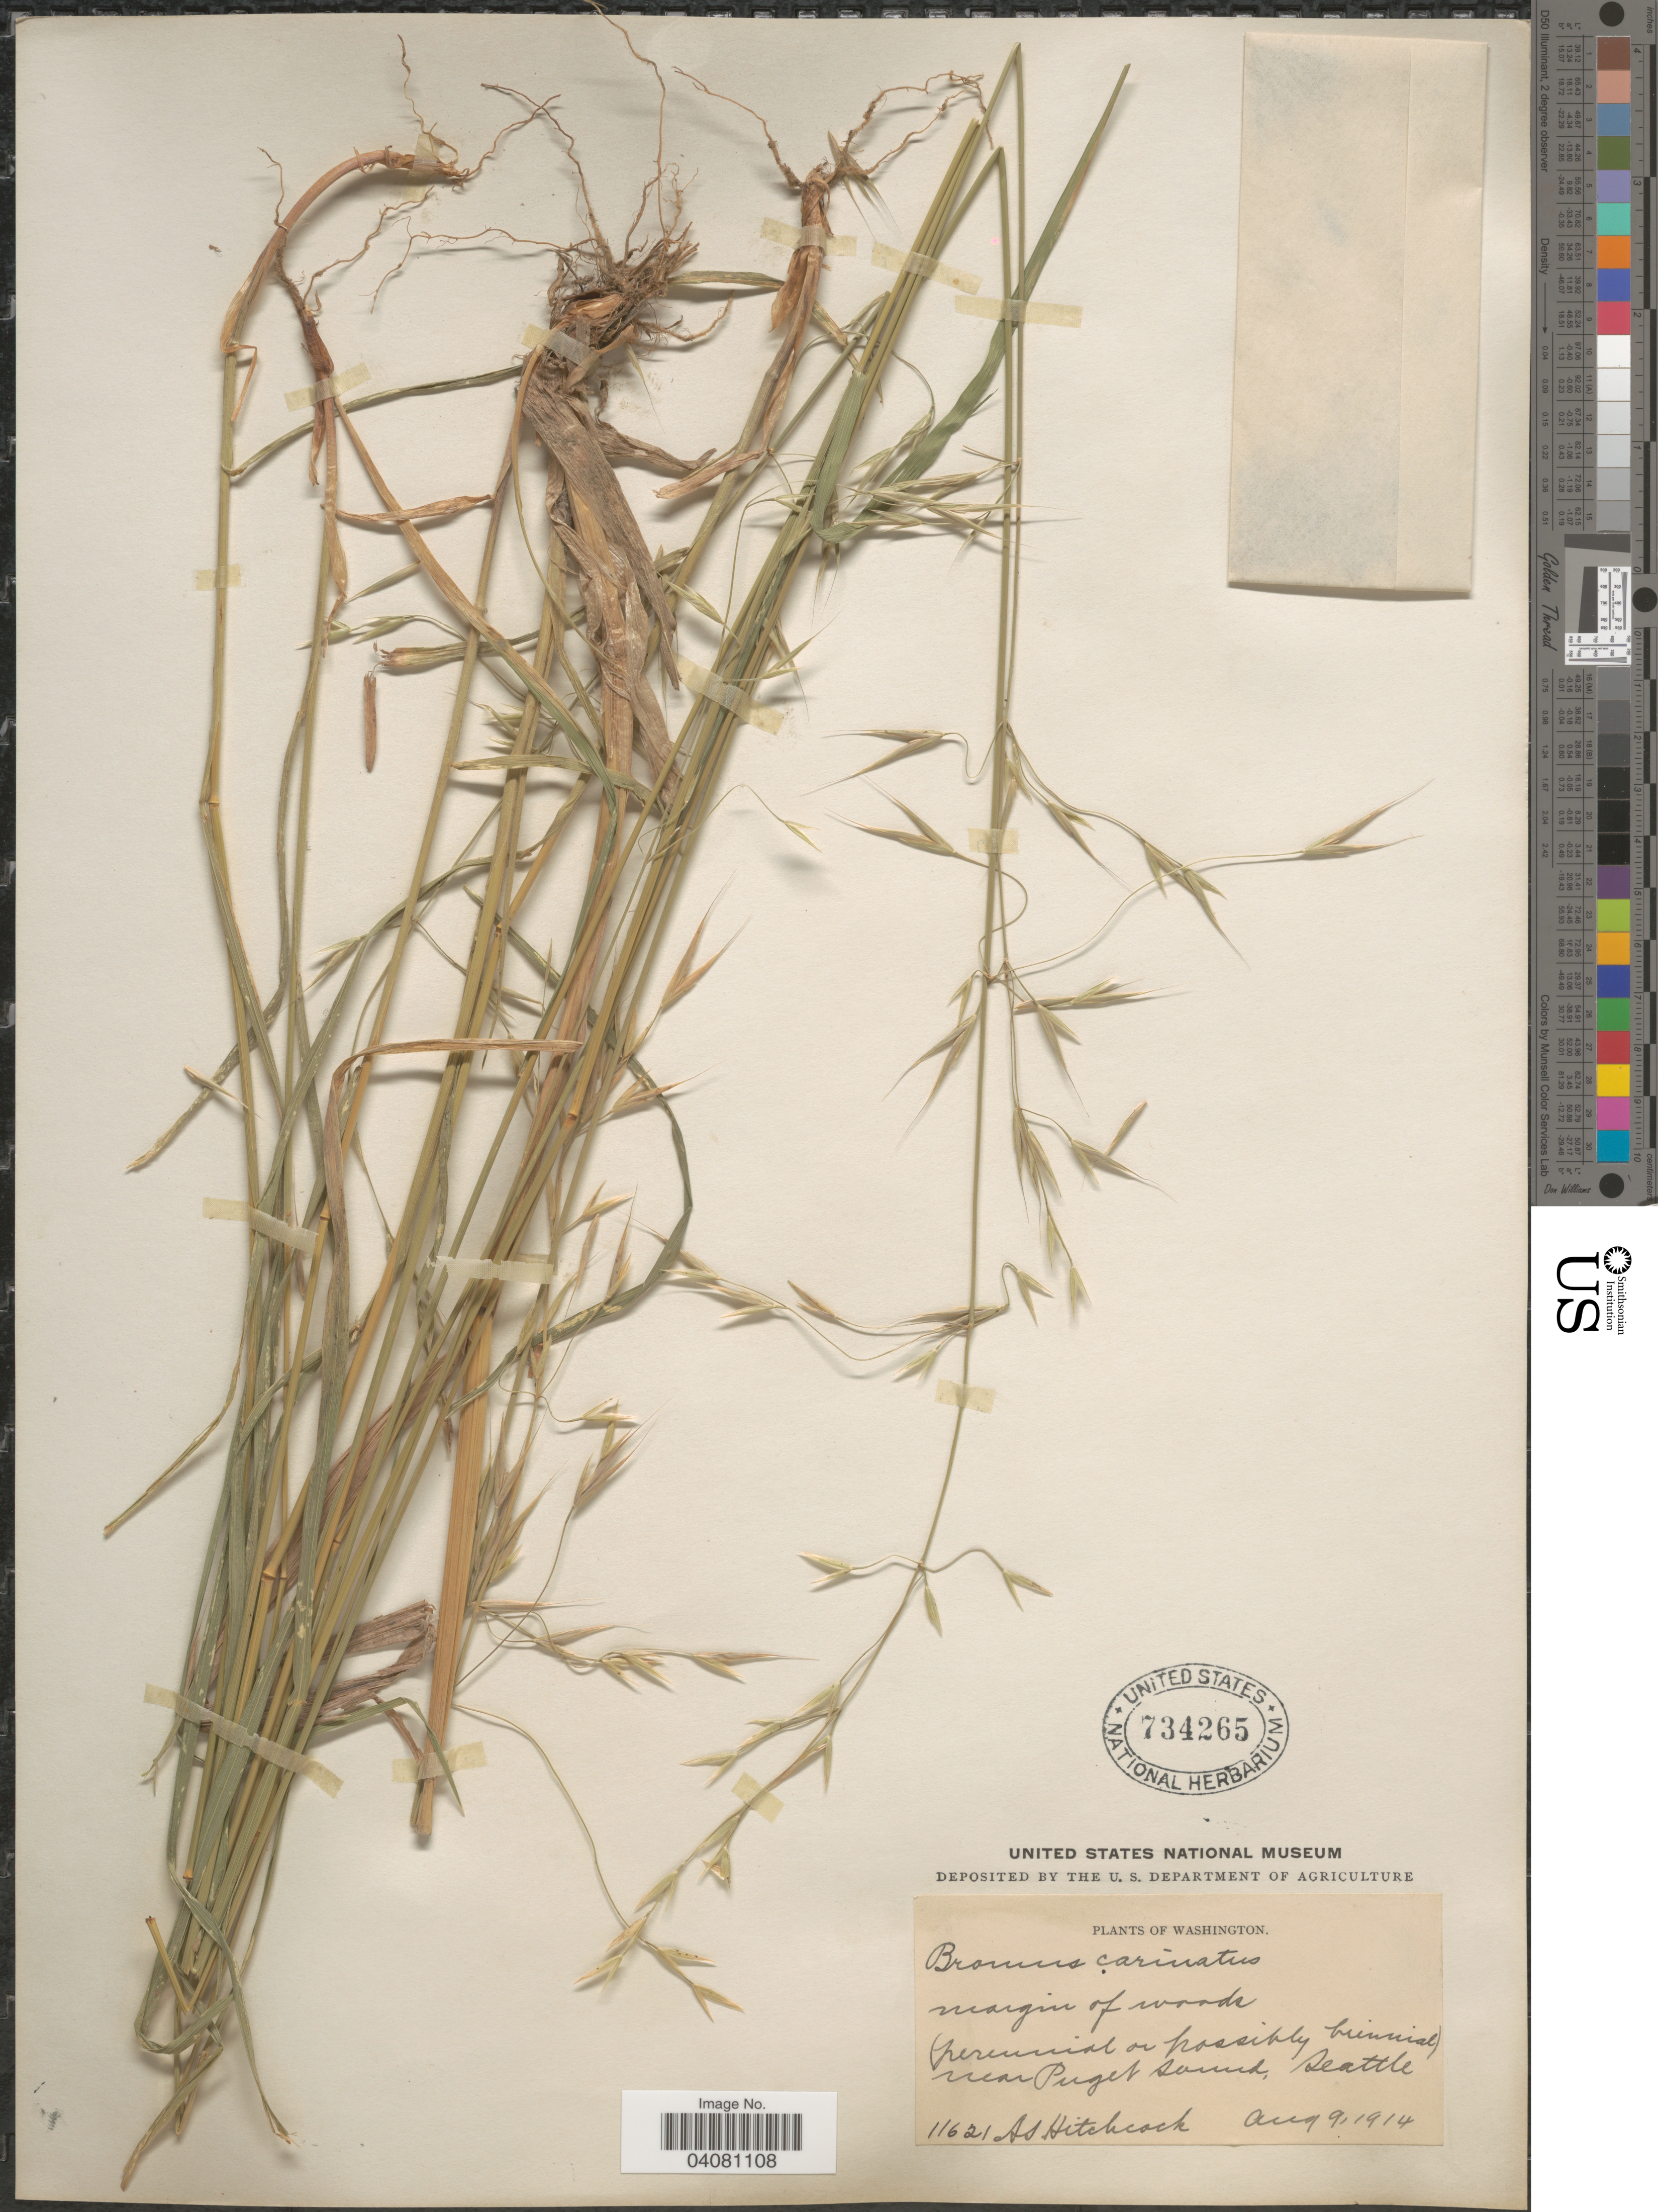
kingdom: Plantae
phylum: Tracheophyta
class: Liliopsida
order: Poales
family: Poaceae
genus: Bromus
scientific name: Bromus carinatus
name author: Hook. & Arn.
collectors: A. S. Hitchcock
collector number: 11621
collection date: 1914-08-09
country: United States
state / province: Washington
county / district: King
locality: Near Puget Sound, Seattle.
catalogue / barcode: US 734265